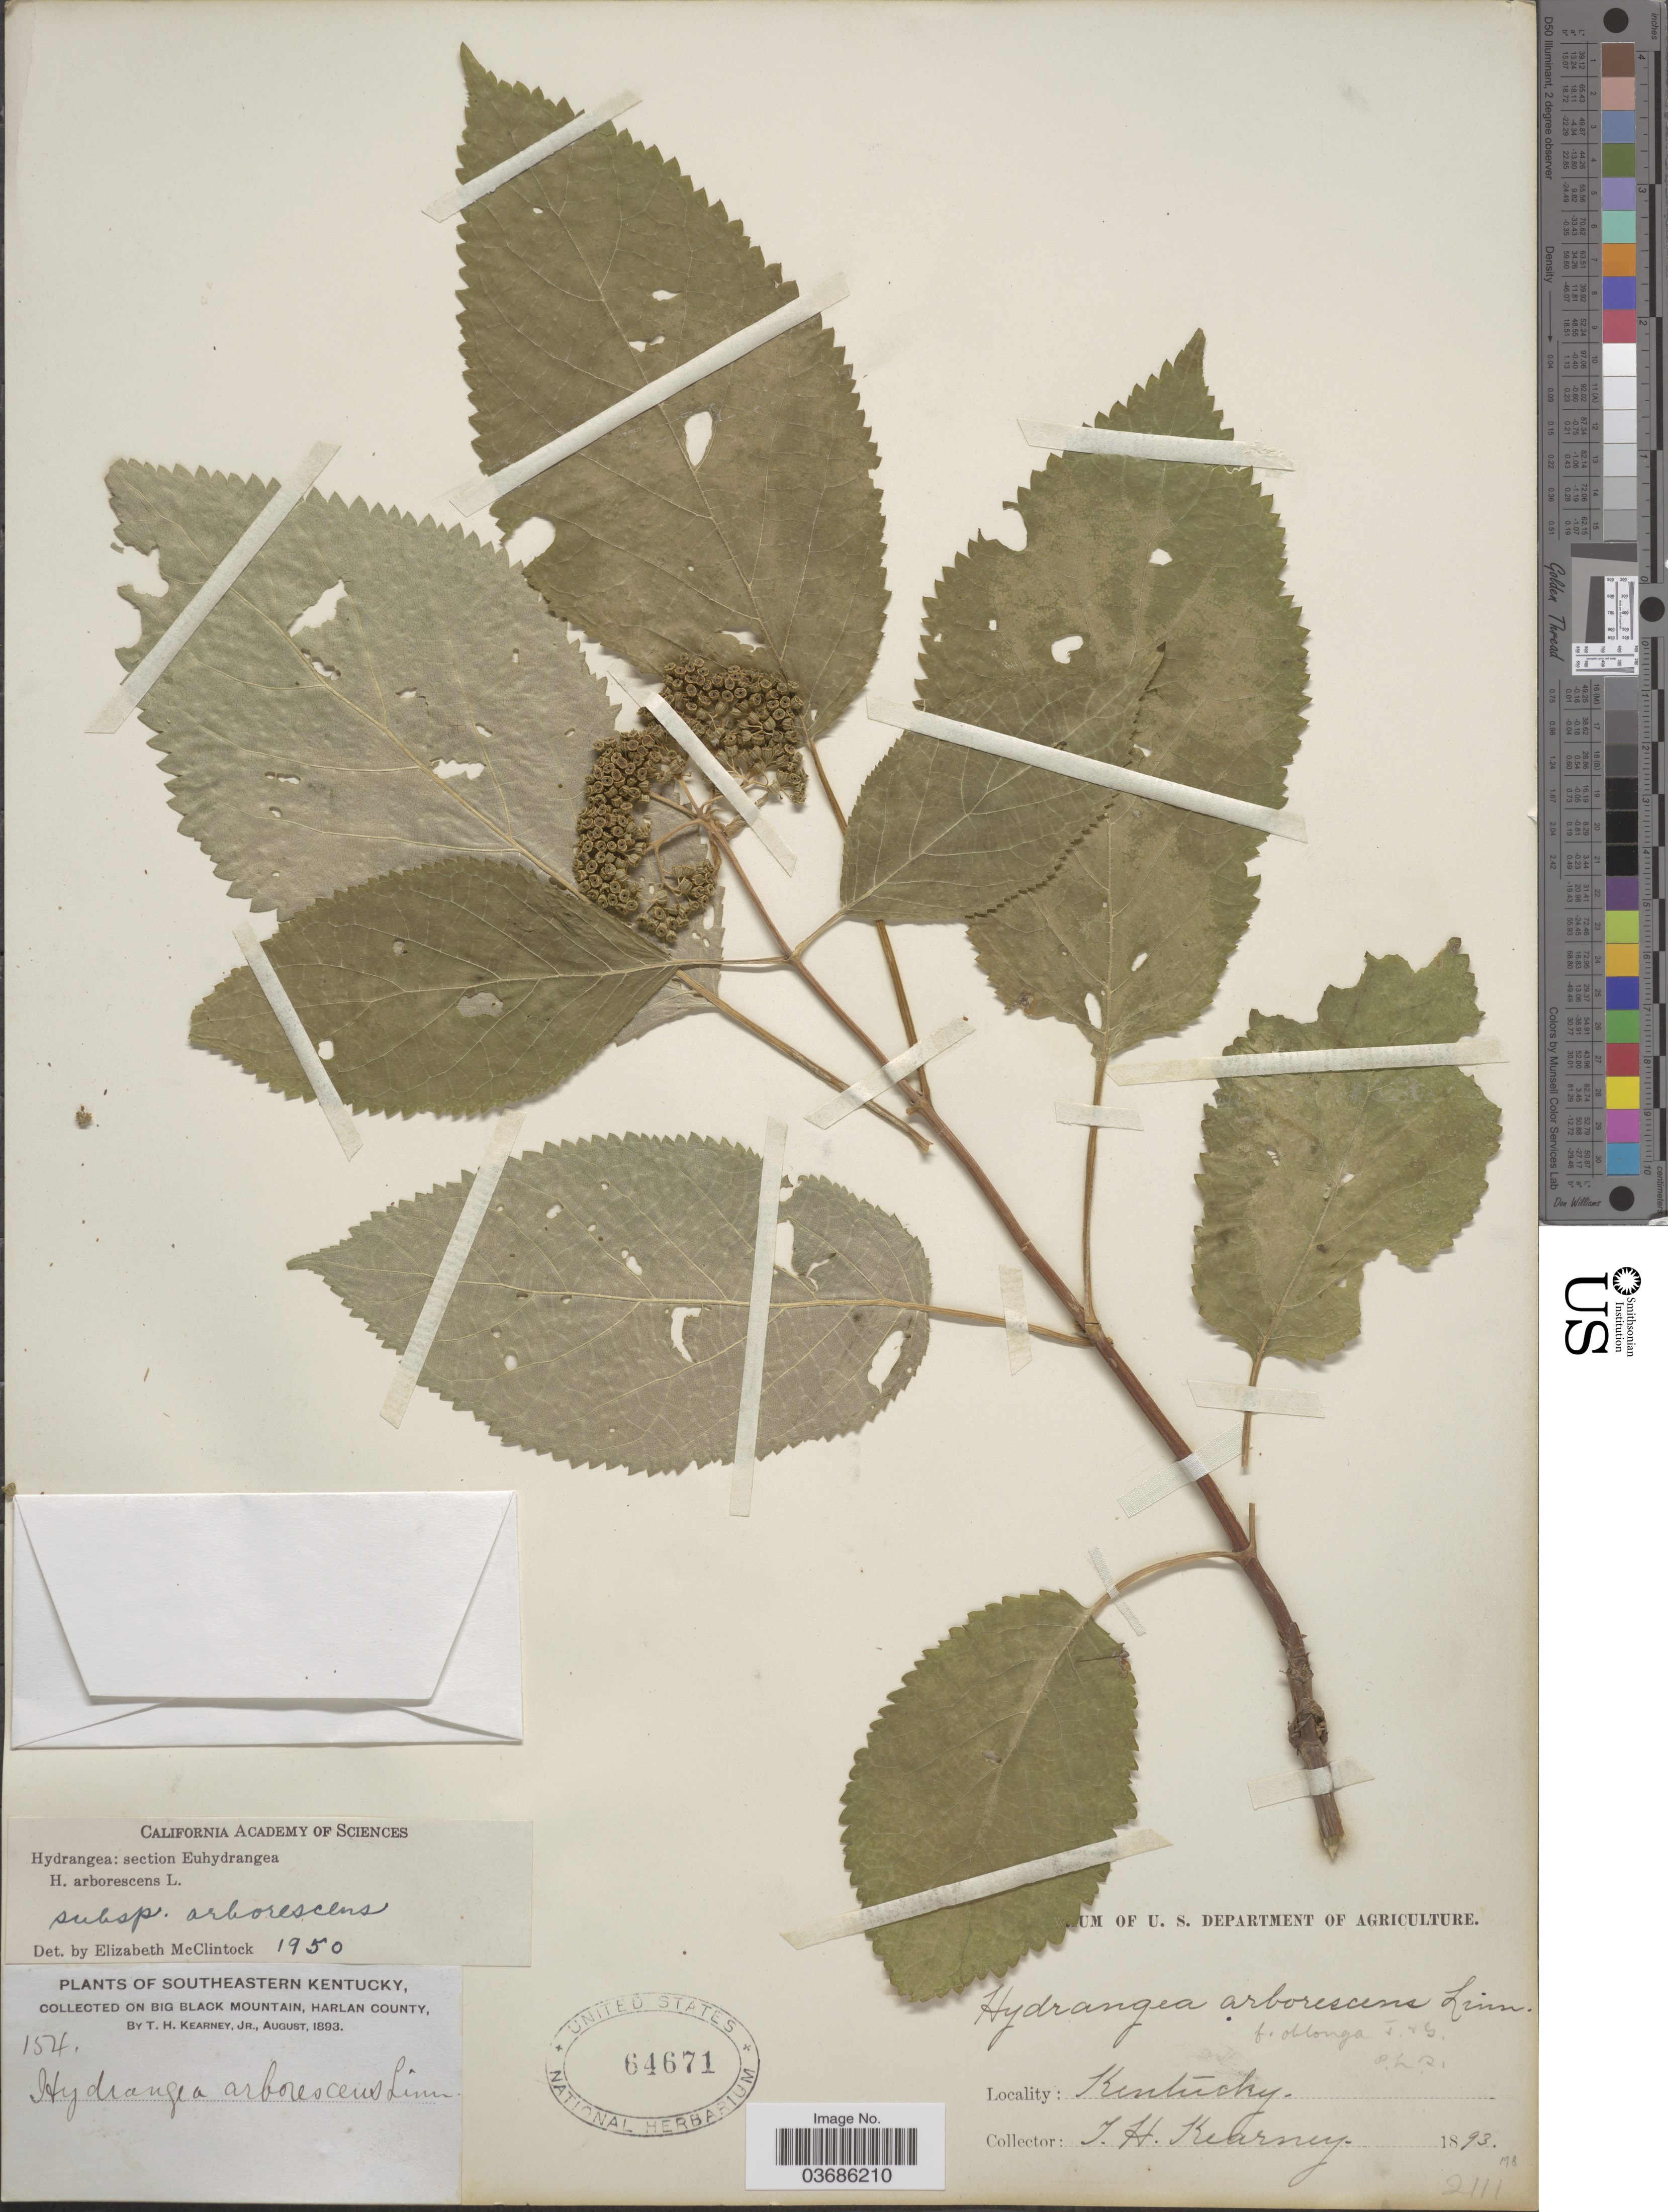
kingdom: Plantae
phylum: Tracheophyta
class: Magnoliopsida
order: Cornales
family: Hydrangeaceae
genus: Hydrangea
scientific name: Hydrangea arborescens subsp. arborescens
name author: L.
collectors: T. H. Kearney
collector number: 154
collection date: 1893-08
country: United States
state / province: Kentucky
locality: Southeastern Kentucky, on Big Black Mountain, Harlan County.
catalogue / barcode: US 64671